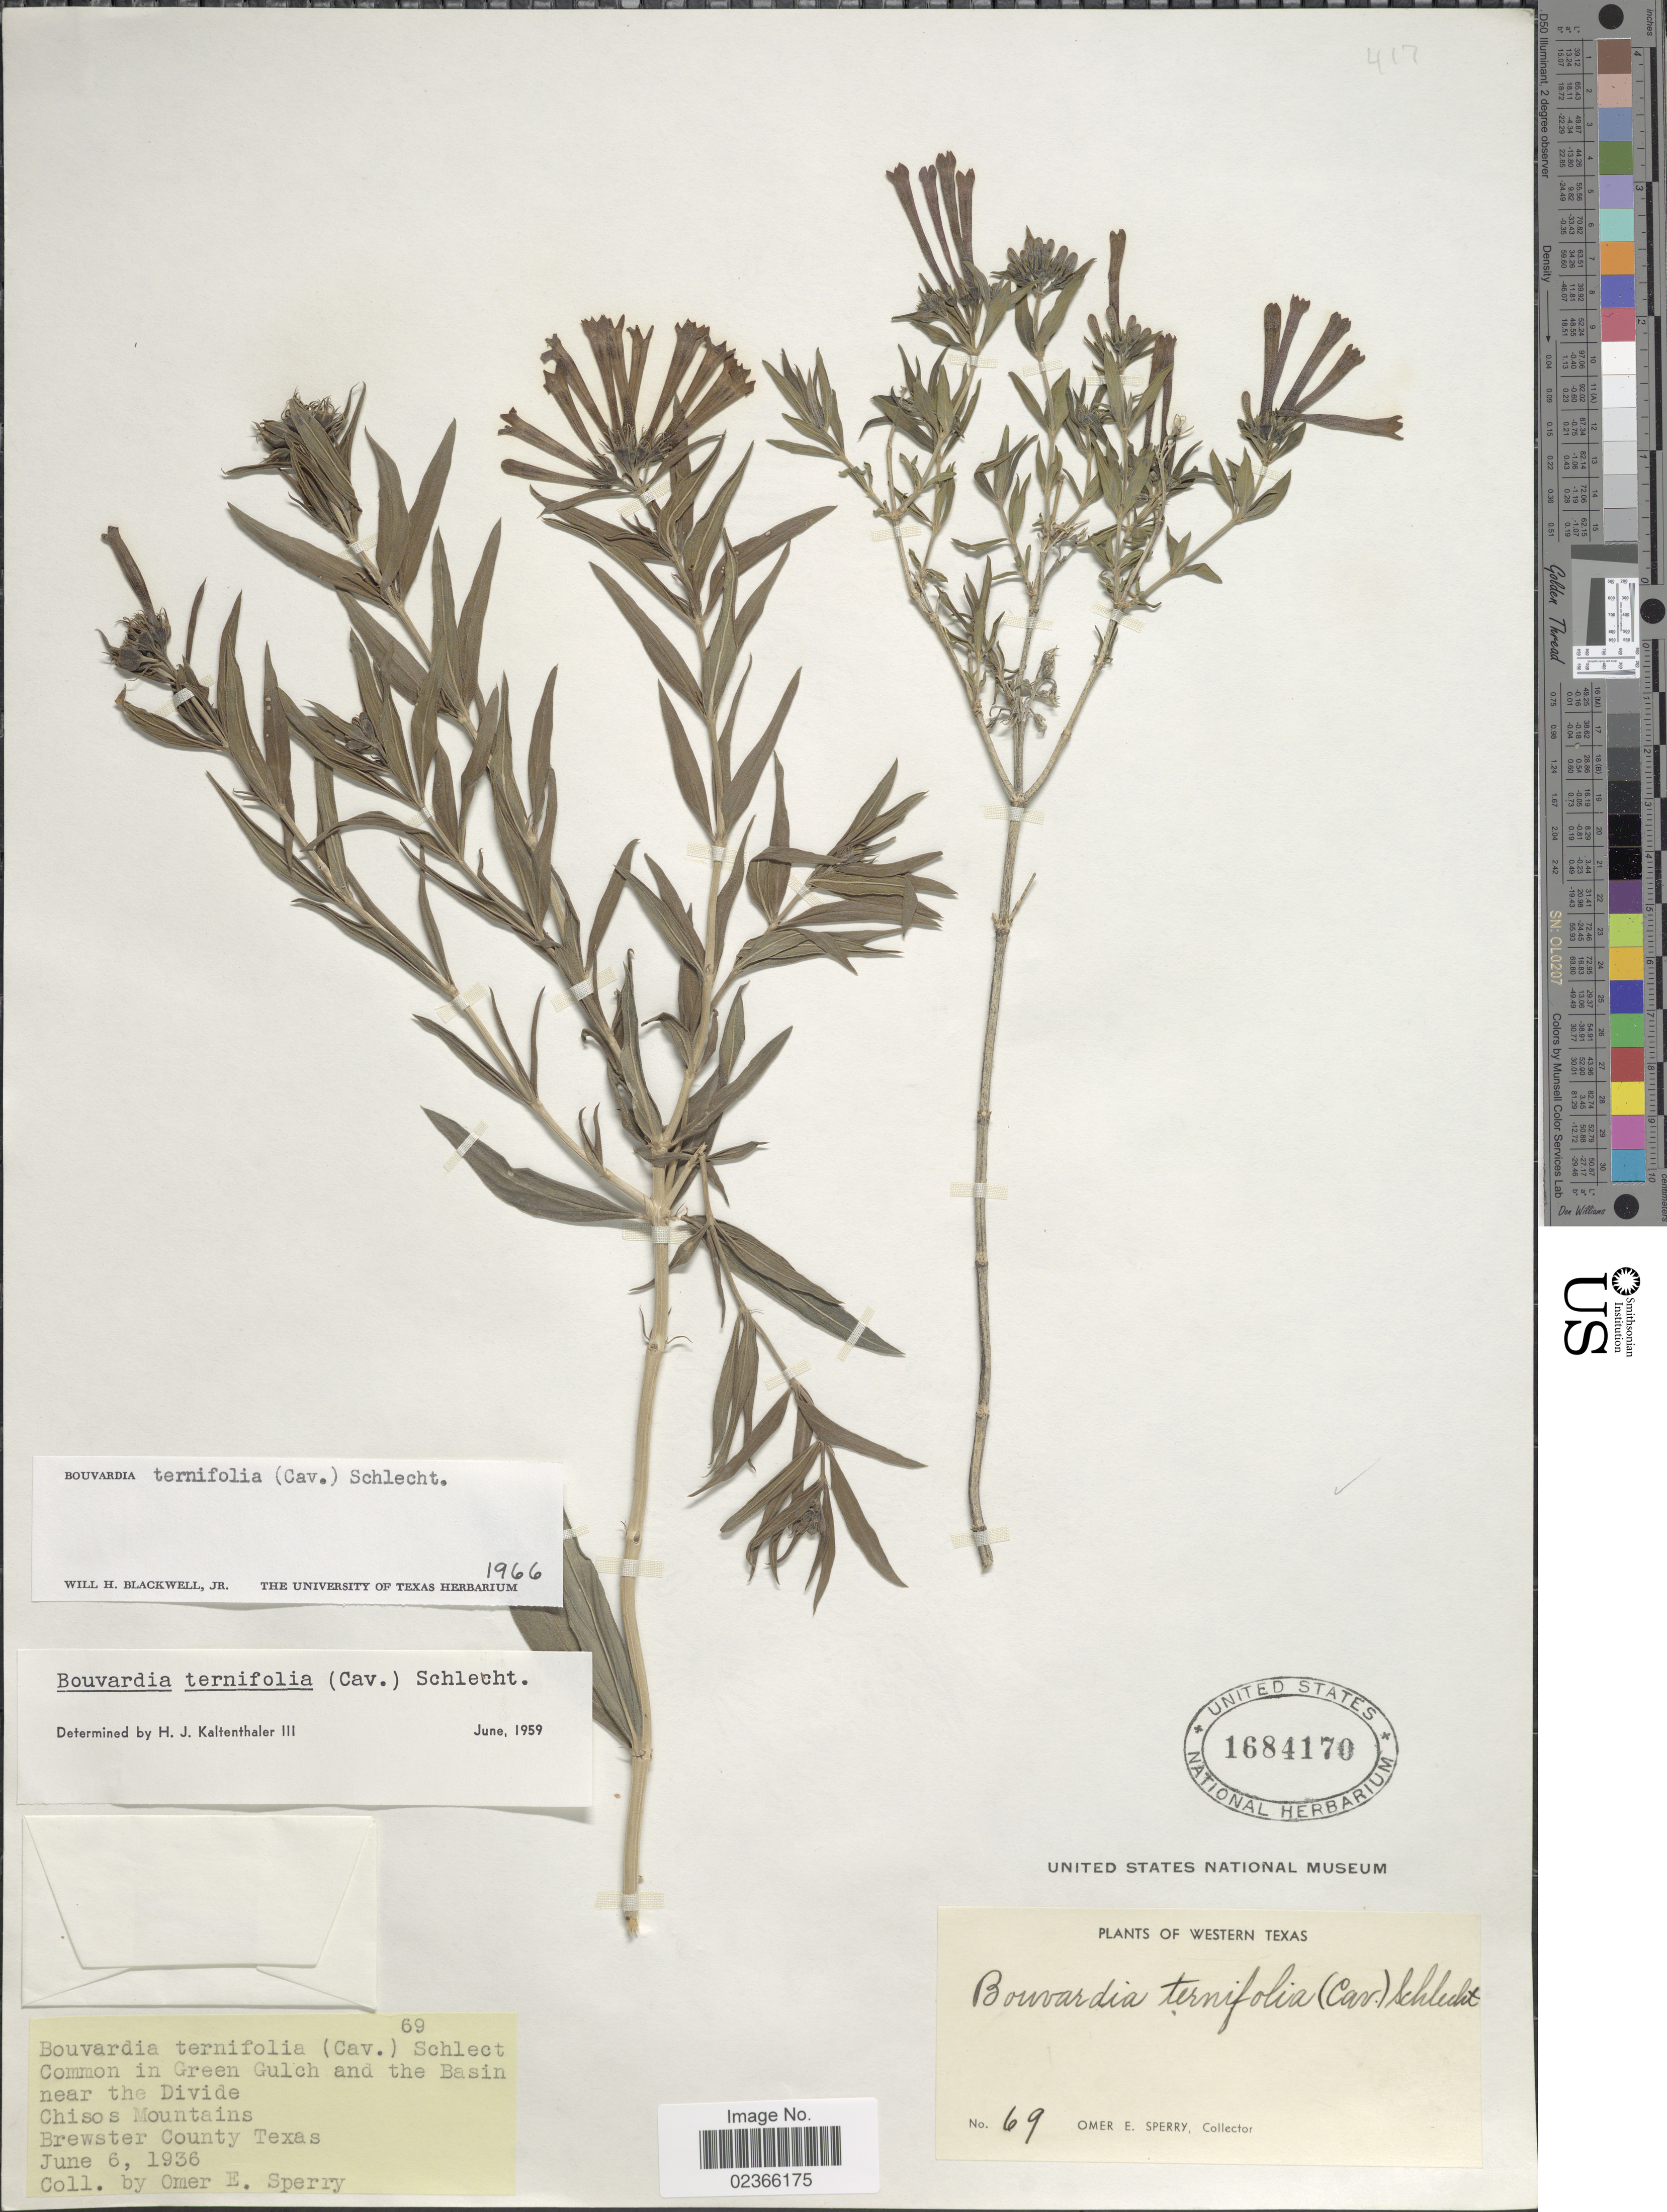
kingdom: Plantae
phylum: Tracheophyta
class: Magnoliopsida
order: Gentianales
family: Rubiaceae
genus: Bouvardia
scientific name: Bouvardia ternifolia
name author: (Cav.) Schltdl.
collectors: O. E. Sperry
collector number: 69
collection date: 1936-06-06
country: United States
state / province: Texas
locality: Common in Green Gulch and the Basin near the Divide, Chisos Mountains. Western Texas.Brewster County Texas.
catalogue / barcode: US 1684170